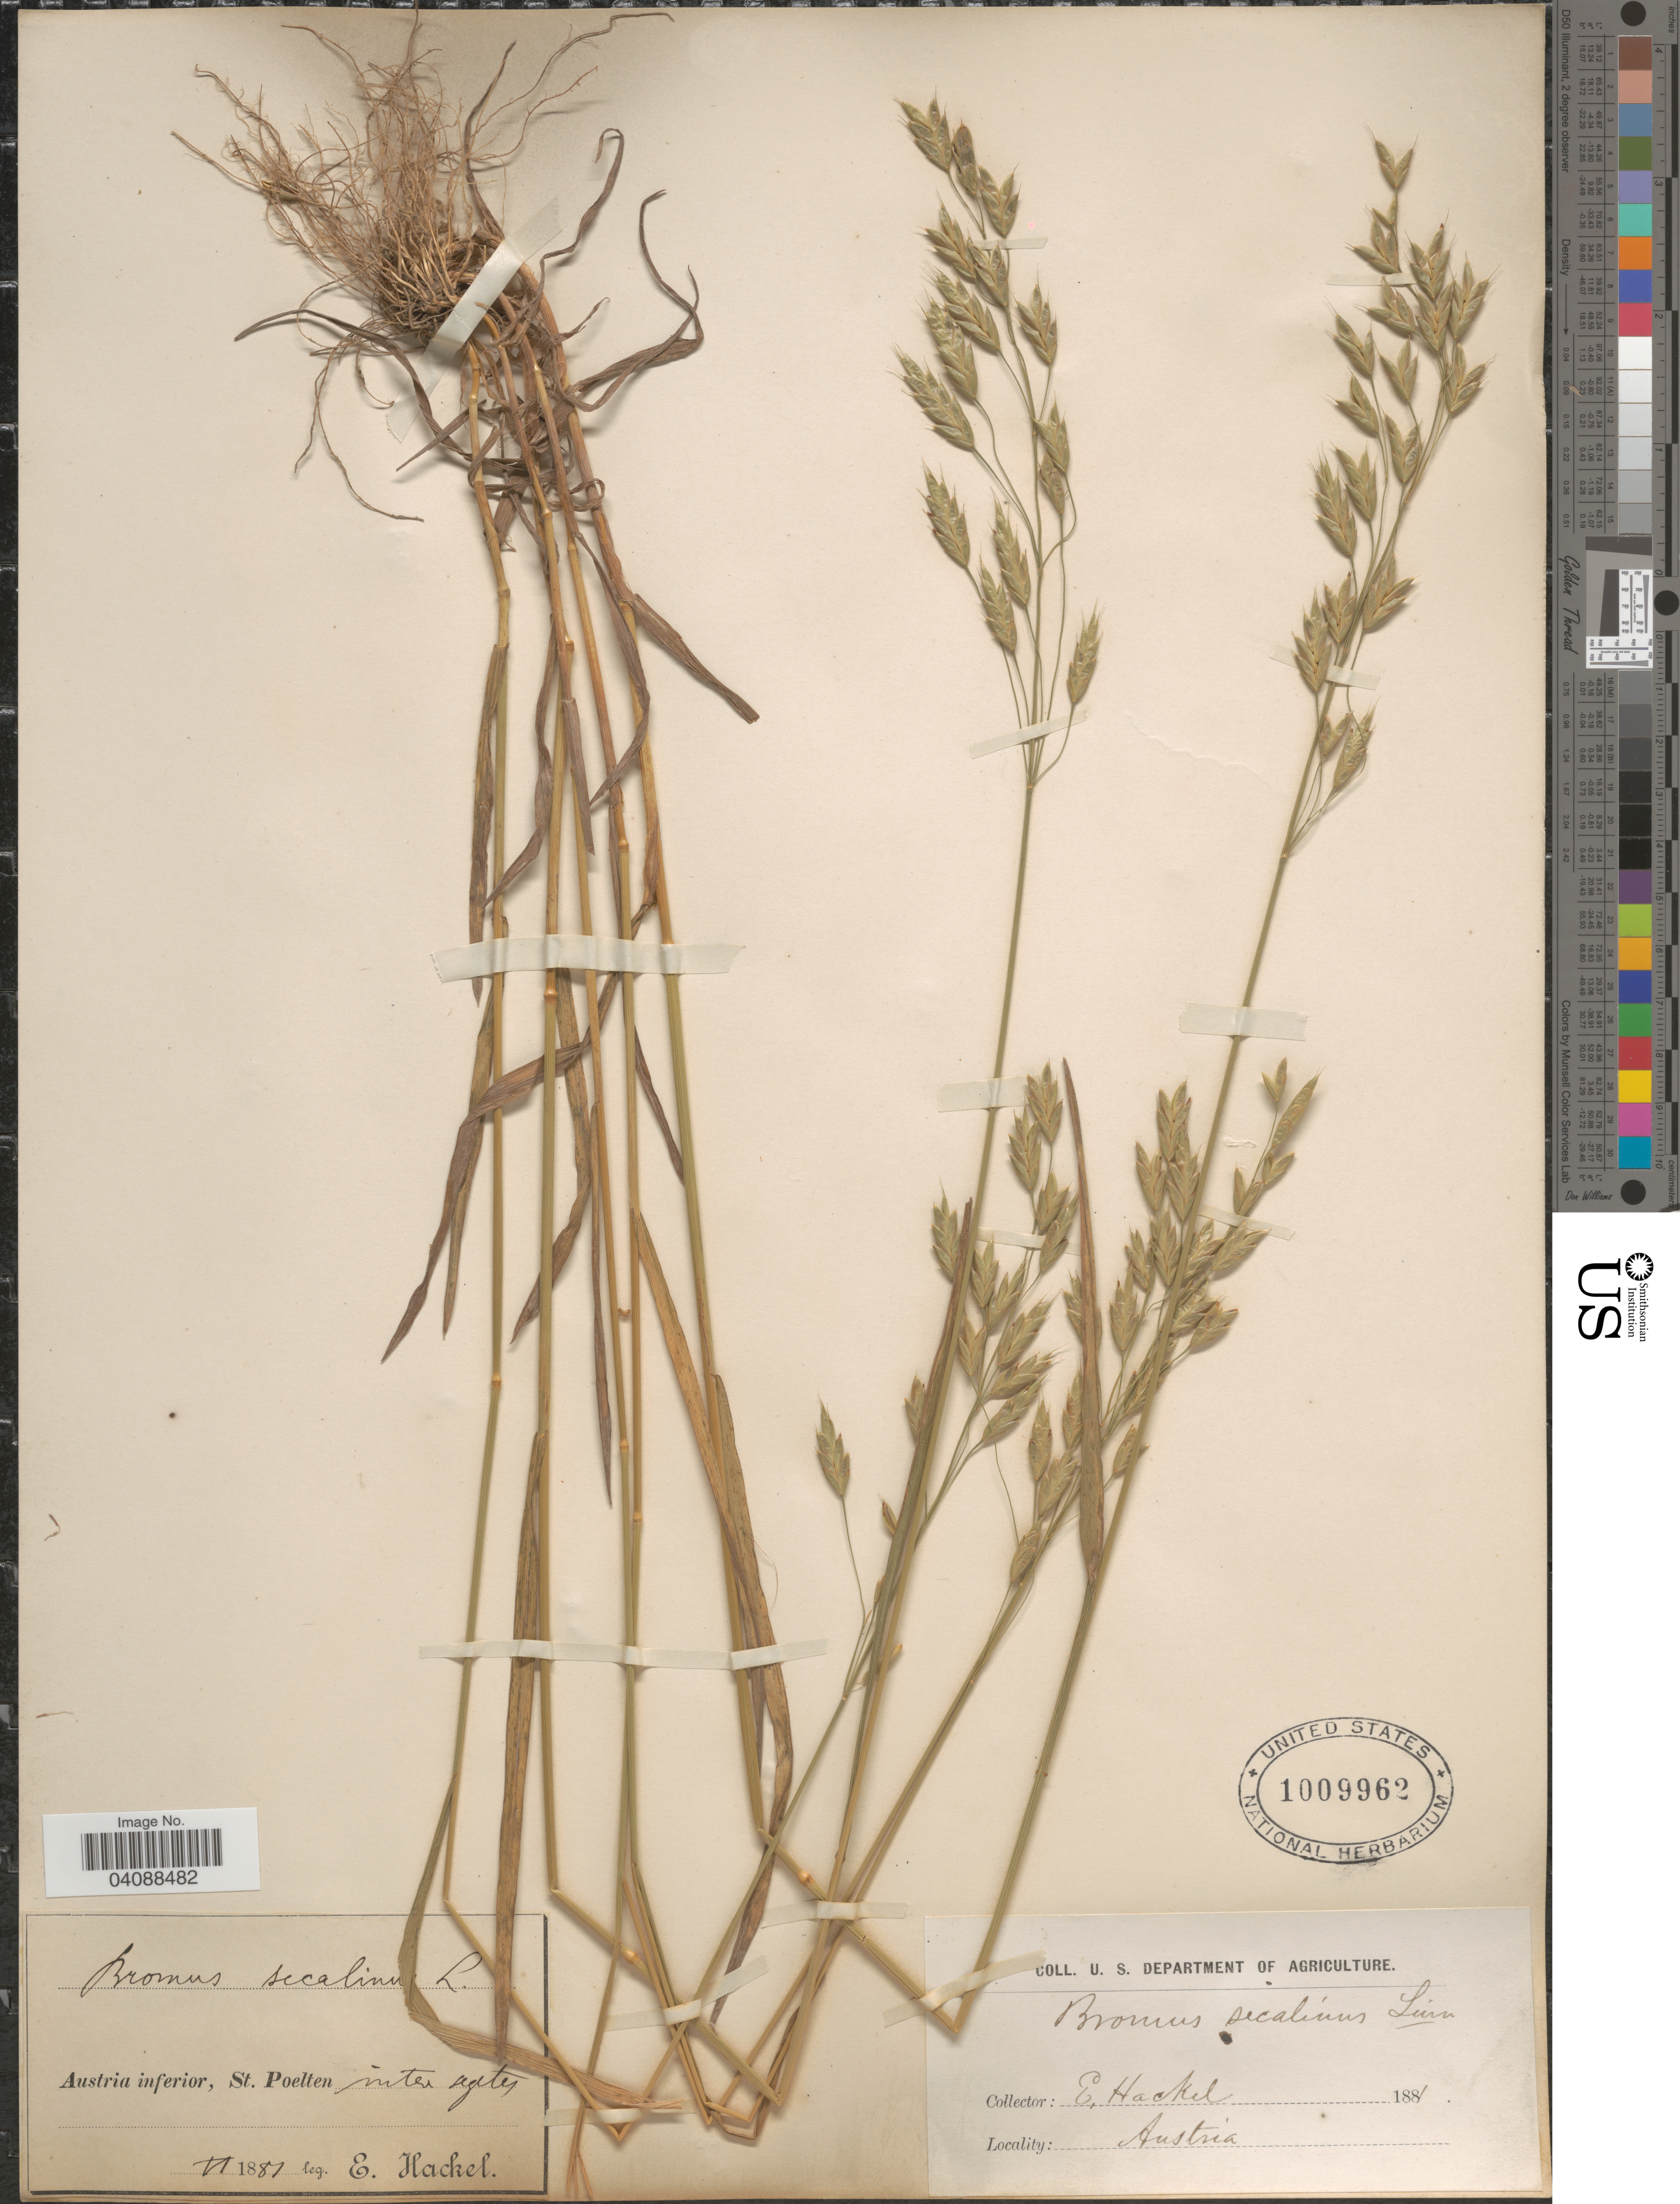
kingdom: Plantae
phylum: Tracheophyta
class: Liliopsida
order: Poales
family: Poaceae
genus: Bromus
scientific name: Bromus secalinus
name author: L.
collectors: E. Hackel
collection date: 1881-06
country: Austria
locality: Austria inferior, St. Poelten inter segetes.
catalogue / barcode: US 1009962